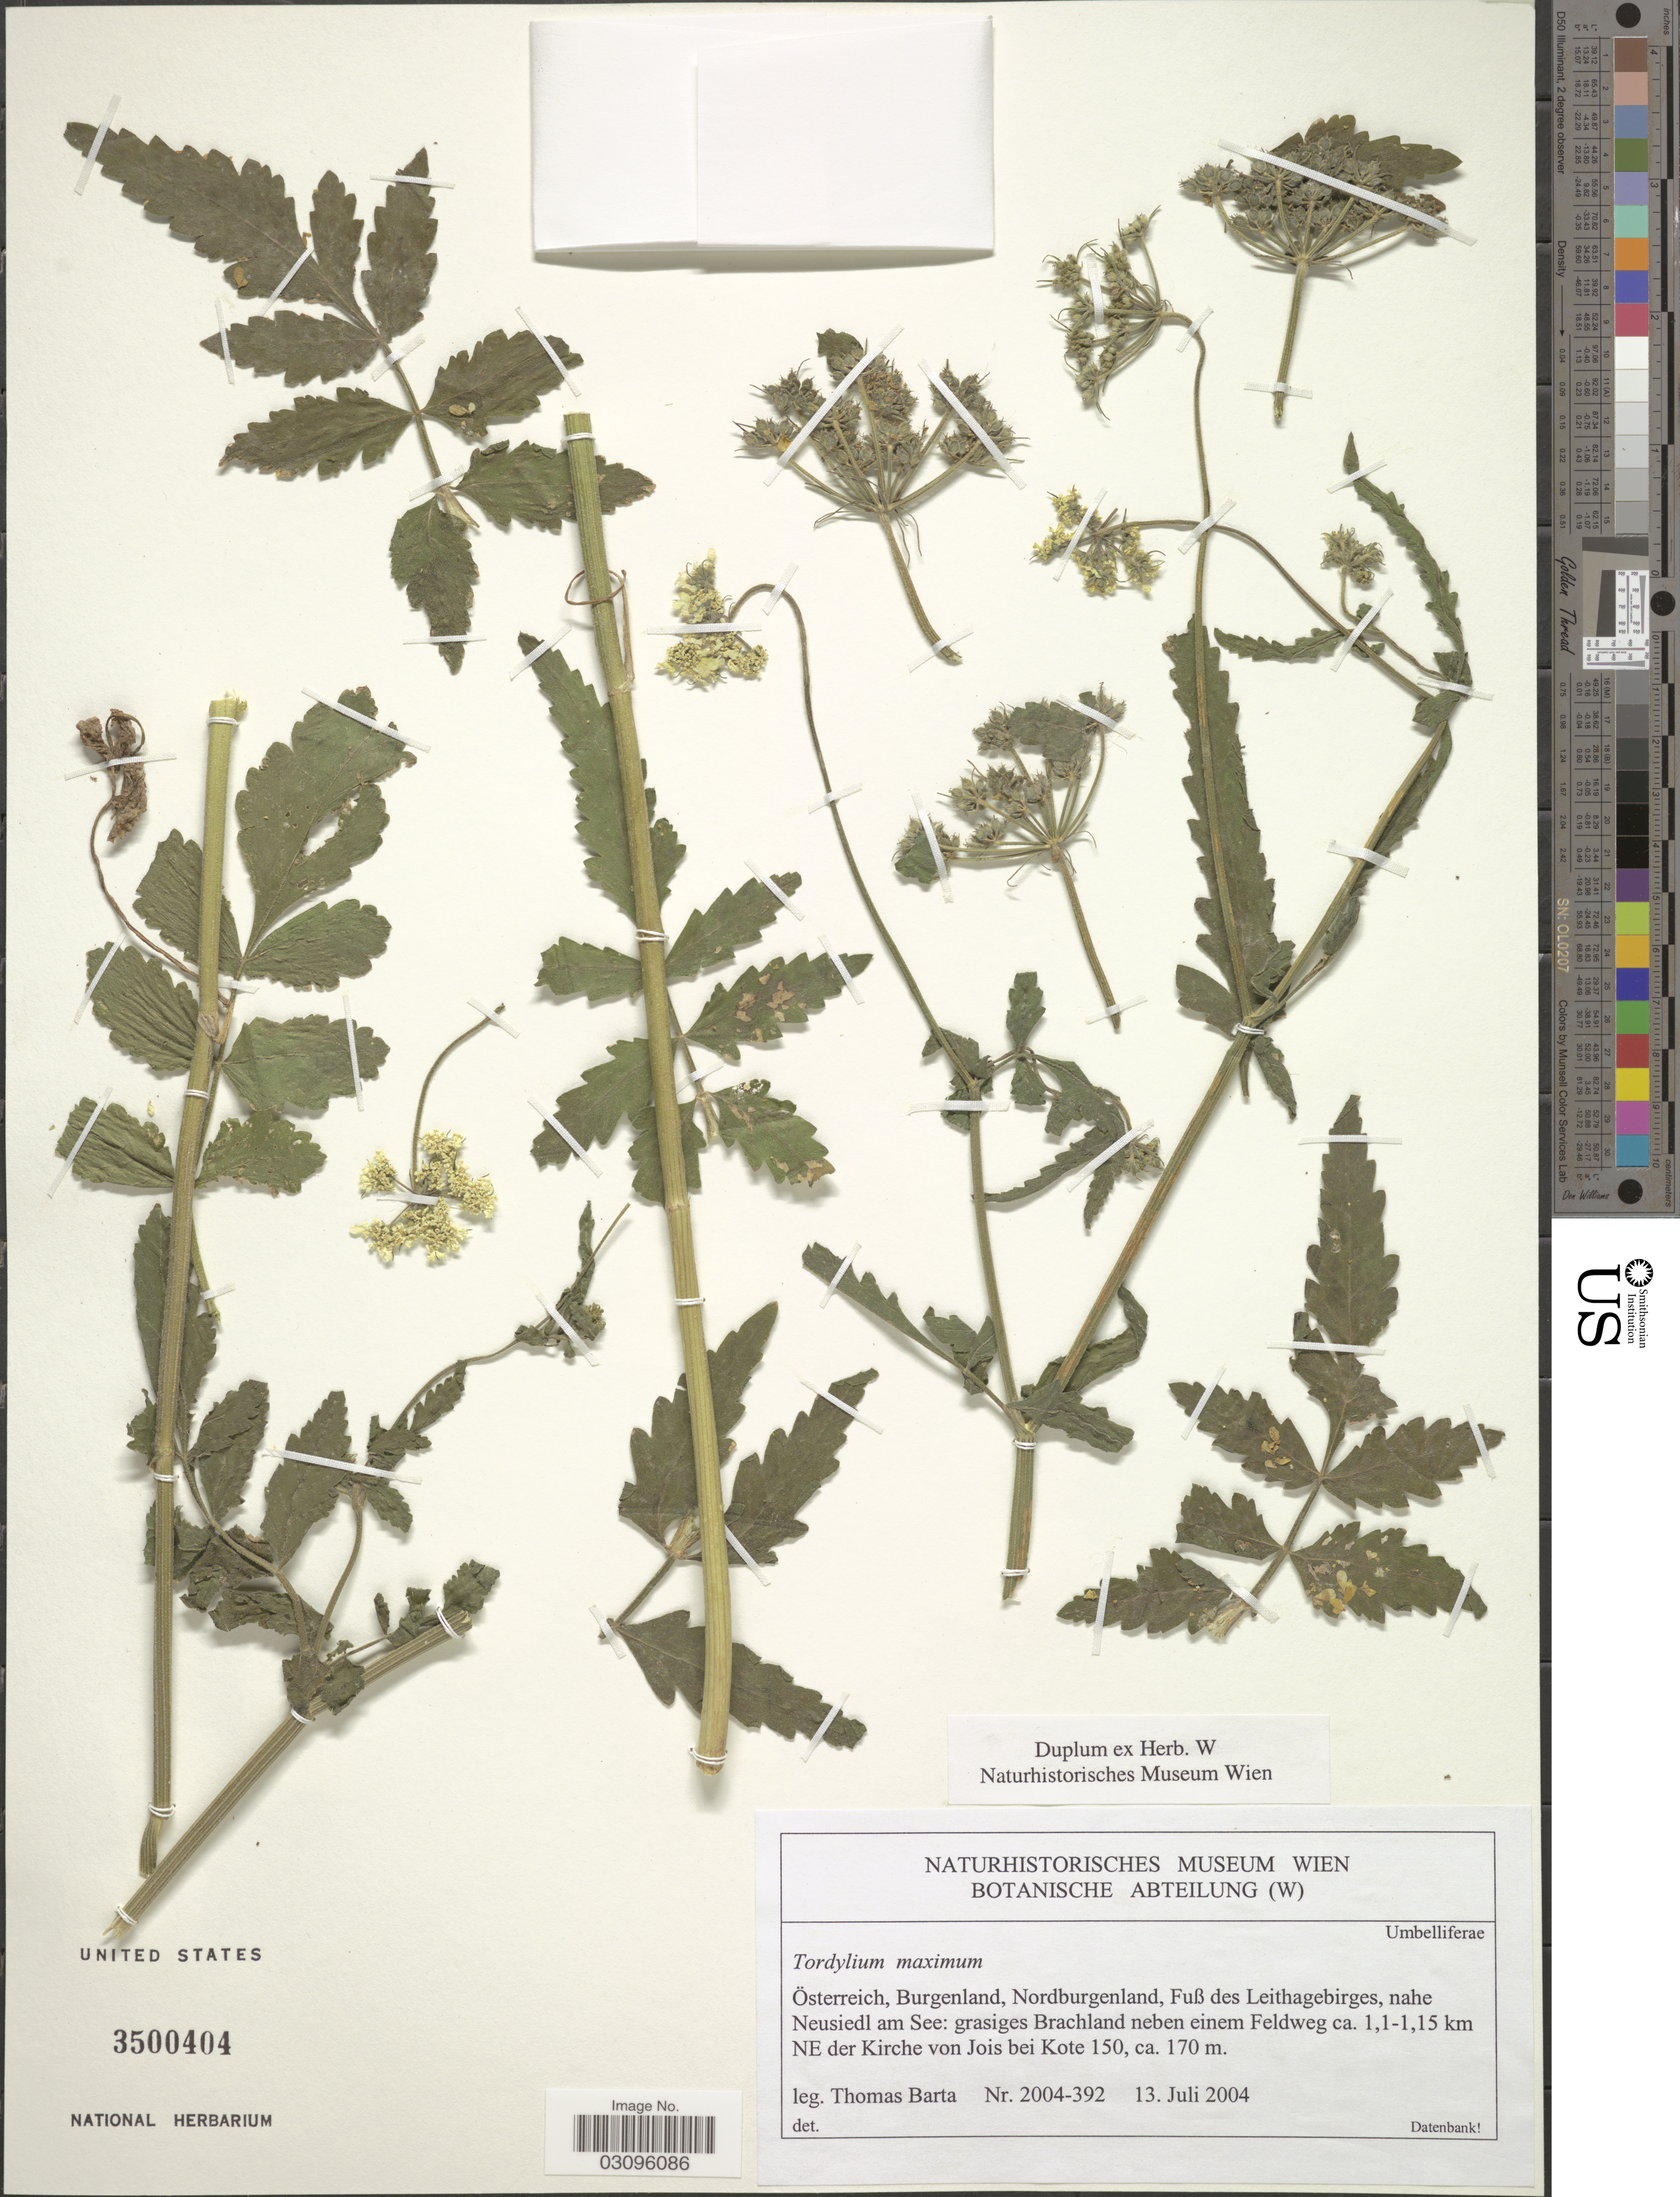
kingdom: Plantae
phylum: Tracheophyta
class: Magnoliopsida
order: Apiales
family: Apiaceae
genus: Tordylium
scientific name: Tordylium maximum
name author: L.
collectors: T. Barta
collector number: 2004-392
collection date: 2004-07-13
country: Austria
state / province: Burgenland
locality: Österreich, Burgenland, Nordburgenland, Fuß des Leithagebirges, nahe Neusiedl am See: grasiges Brachland neben einem Feldweg ca. 1,1-1,15 km NE der Kirche von Jois bei Kote 150.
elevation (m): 170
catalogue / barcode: US 3500404